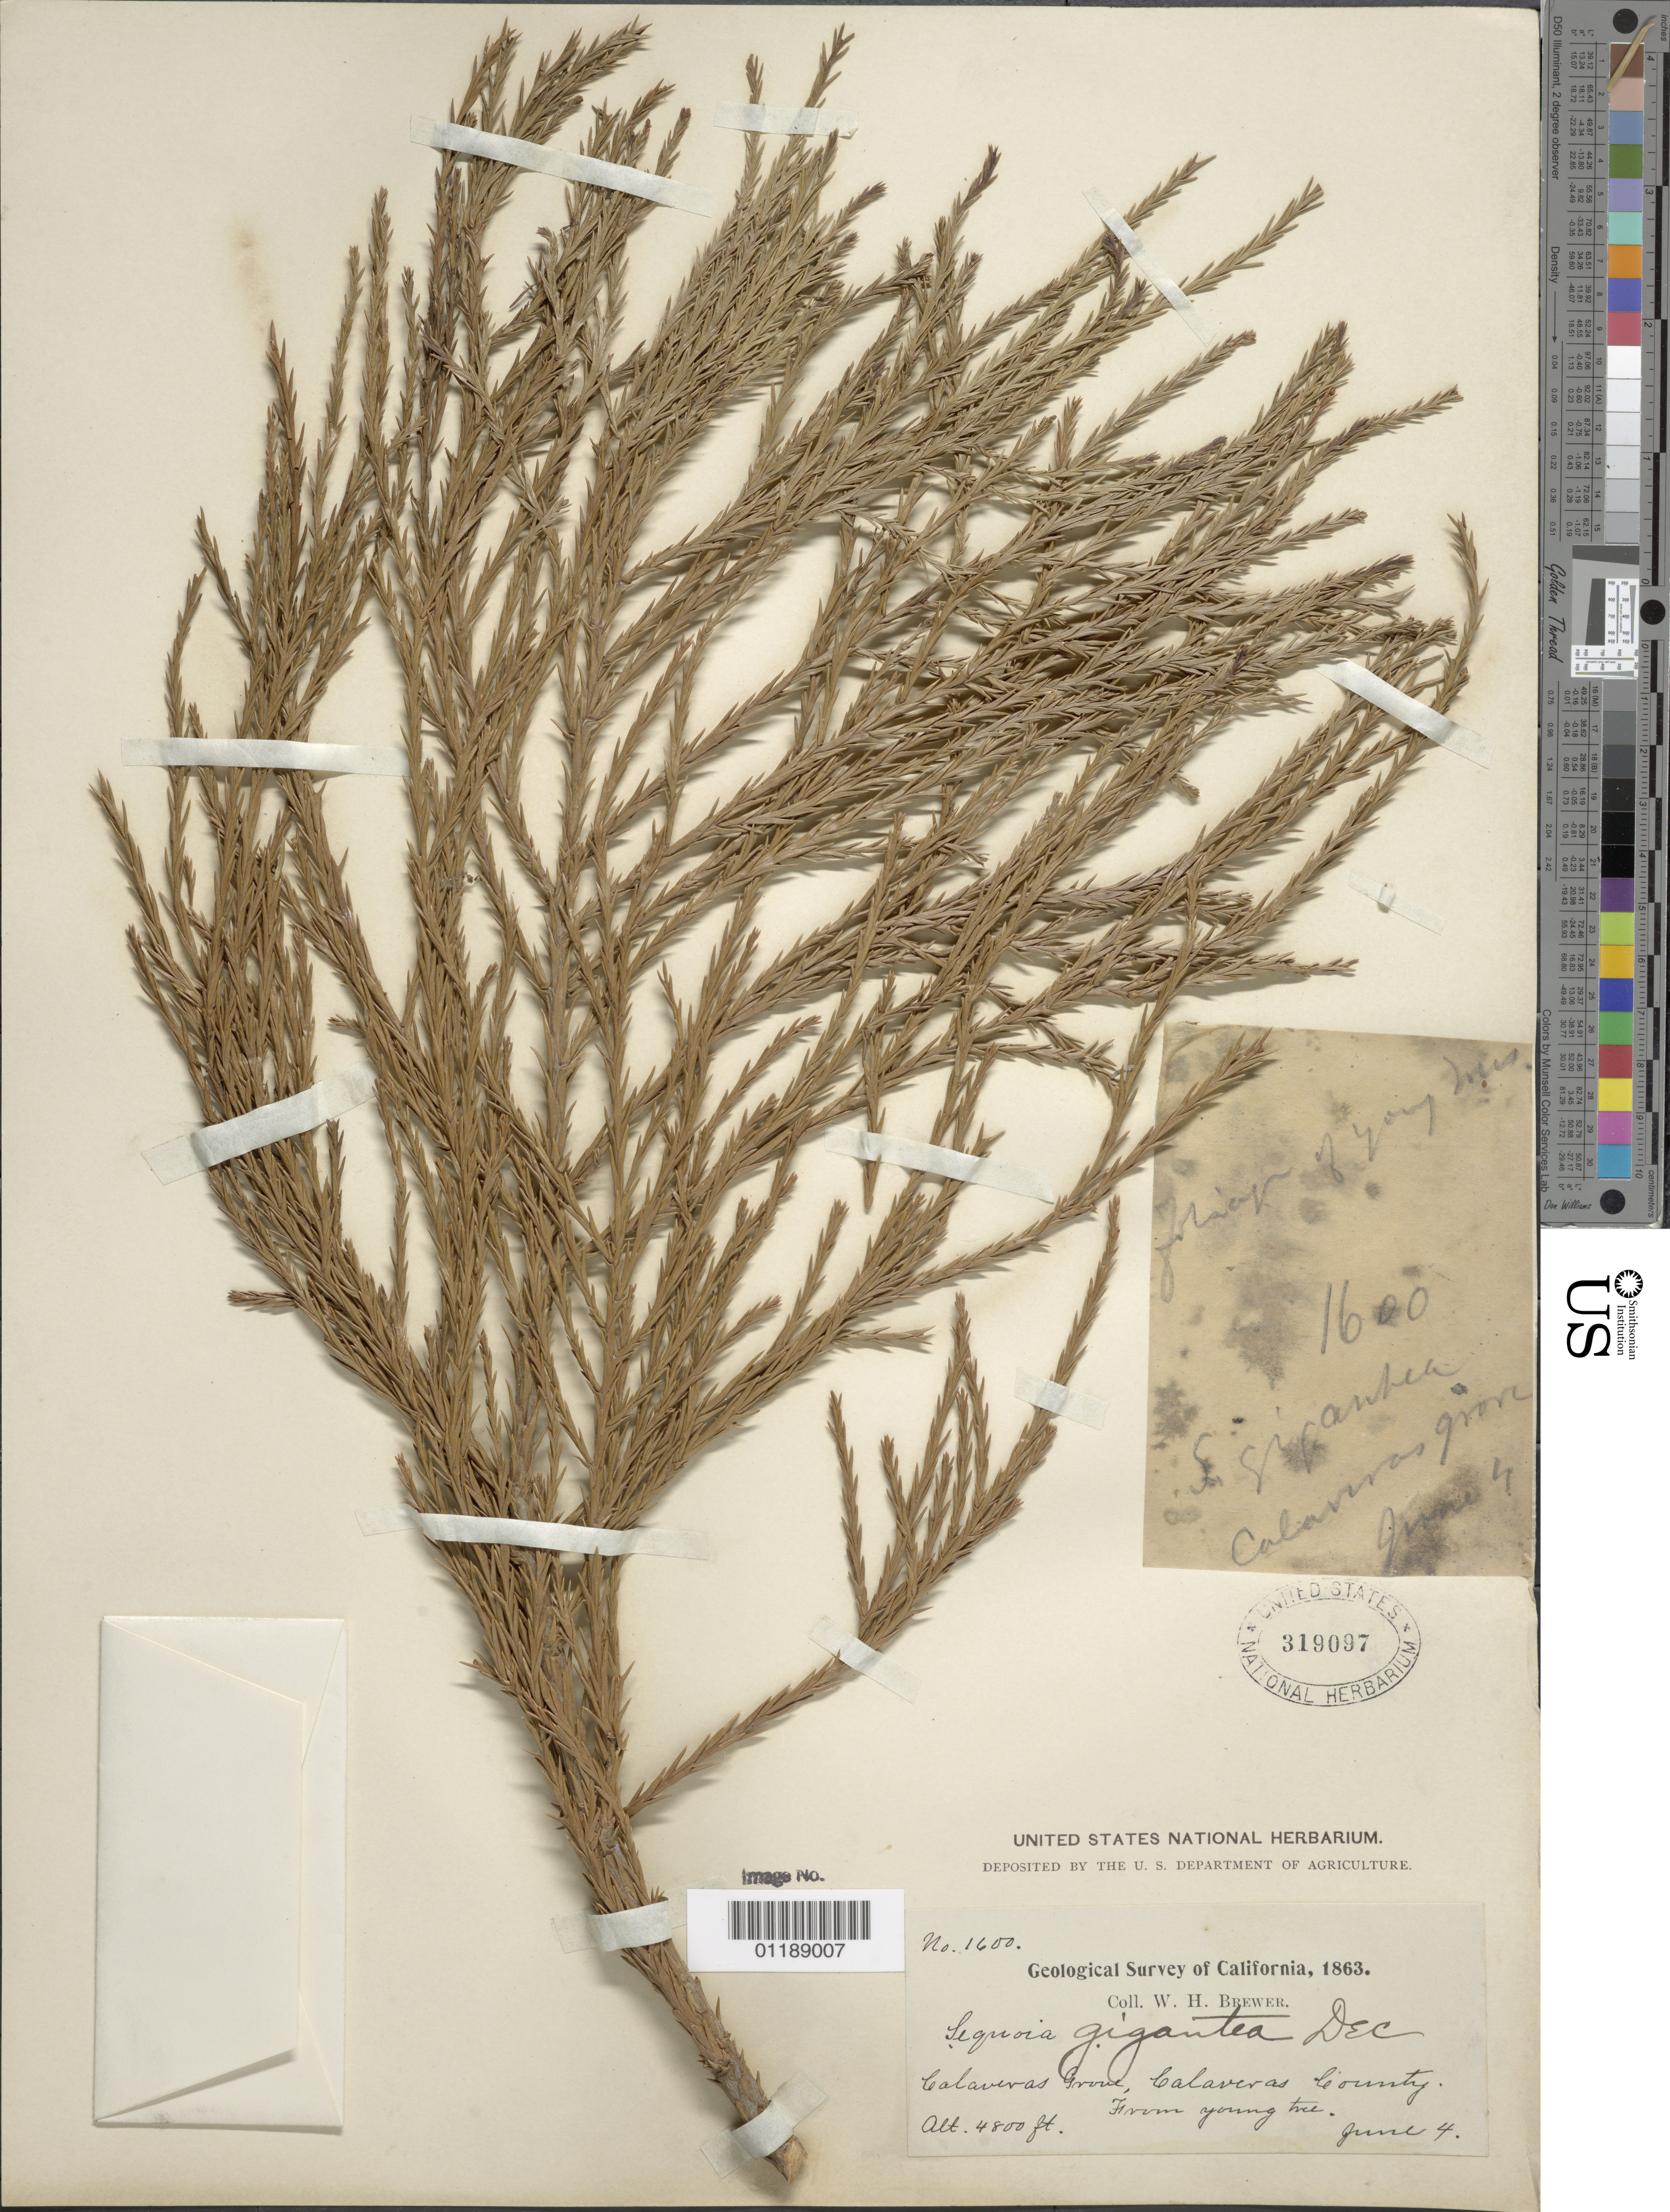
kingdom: Plantae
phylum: Tracheophyta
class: Pinopsida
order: Pinales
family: Cupressaceae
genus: Sequoia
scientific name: Sequoia gigantea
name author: (Lindl.) Decne.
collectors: W. H. Brewer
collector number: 1600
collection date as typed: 04 Jun 1863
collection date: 1863-06-04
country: United States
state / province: California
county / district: Calaveras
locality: Calaveras Grove.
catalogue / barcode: US 319097